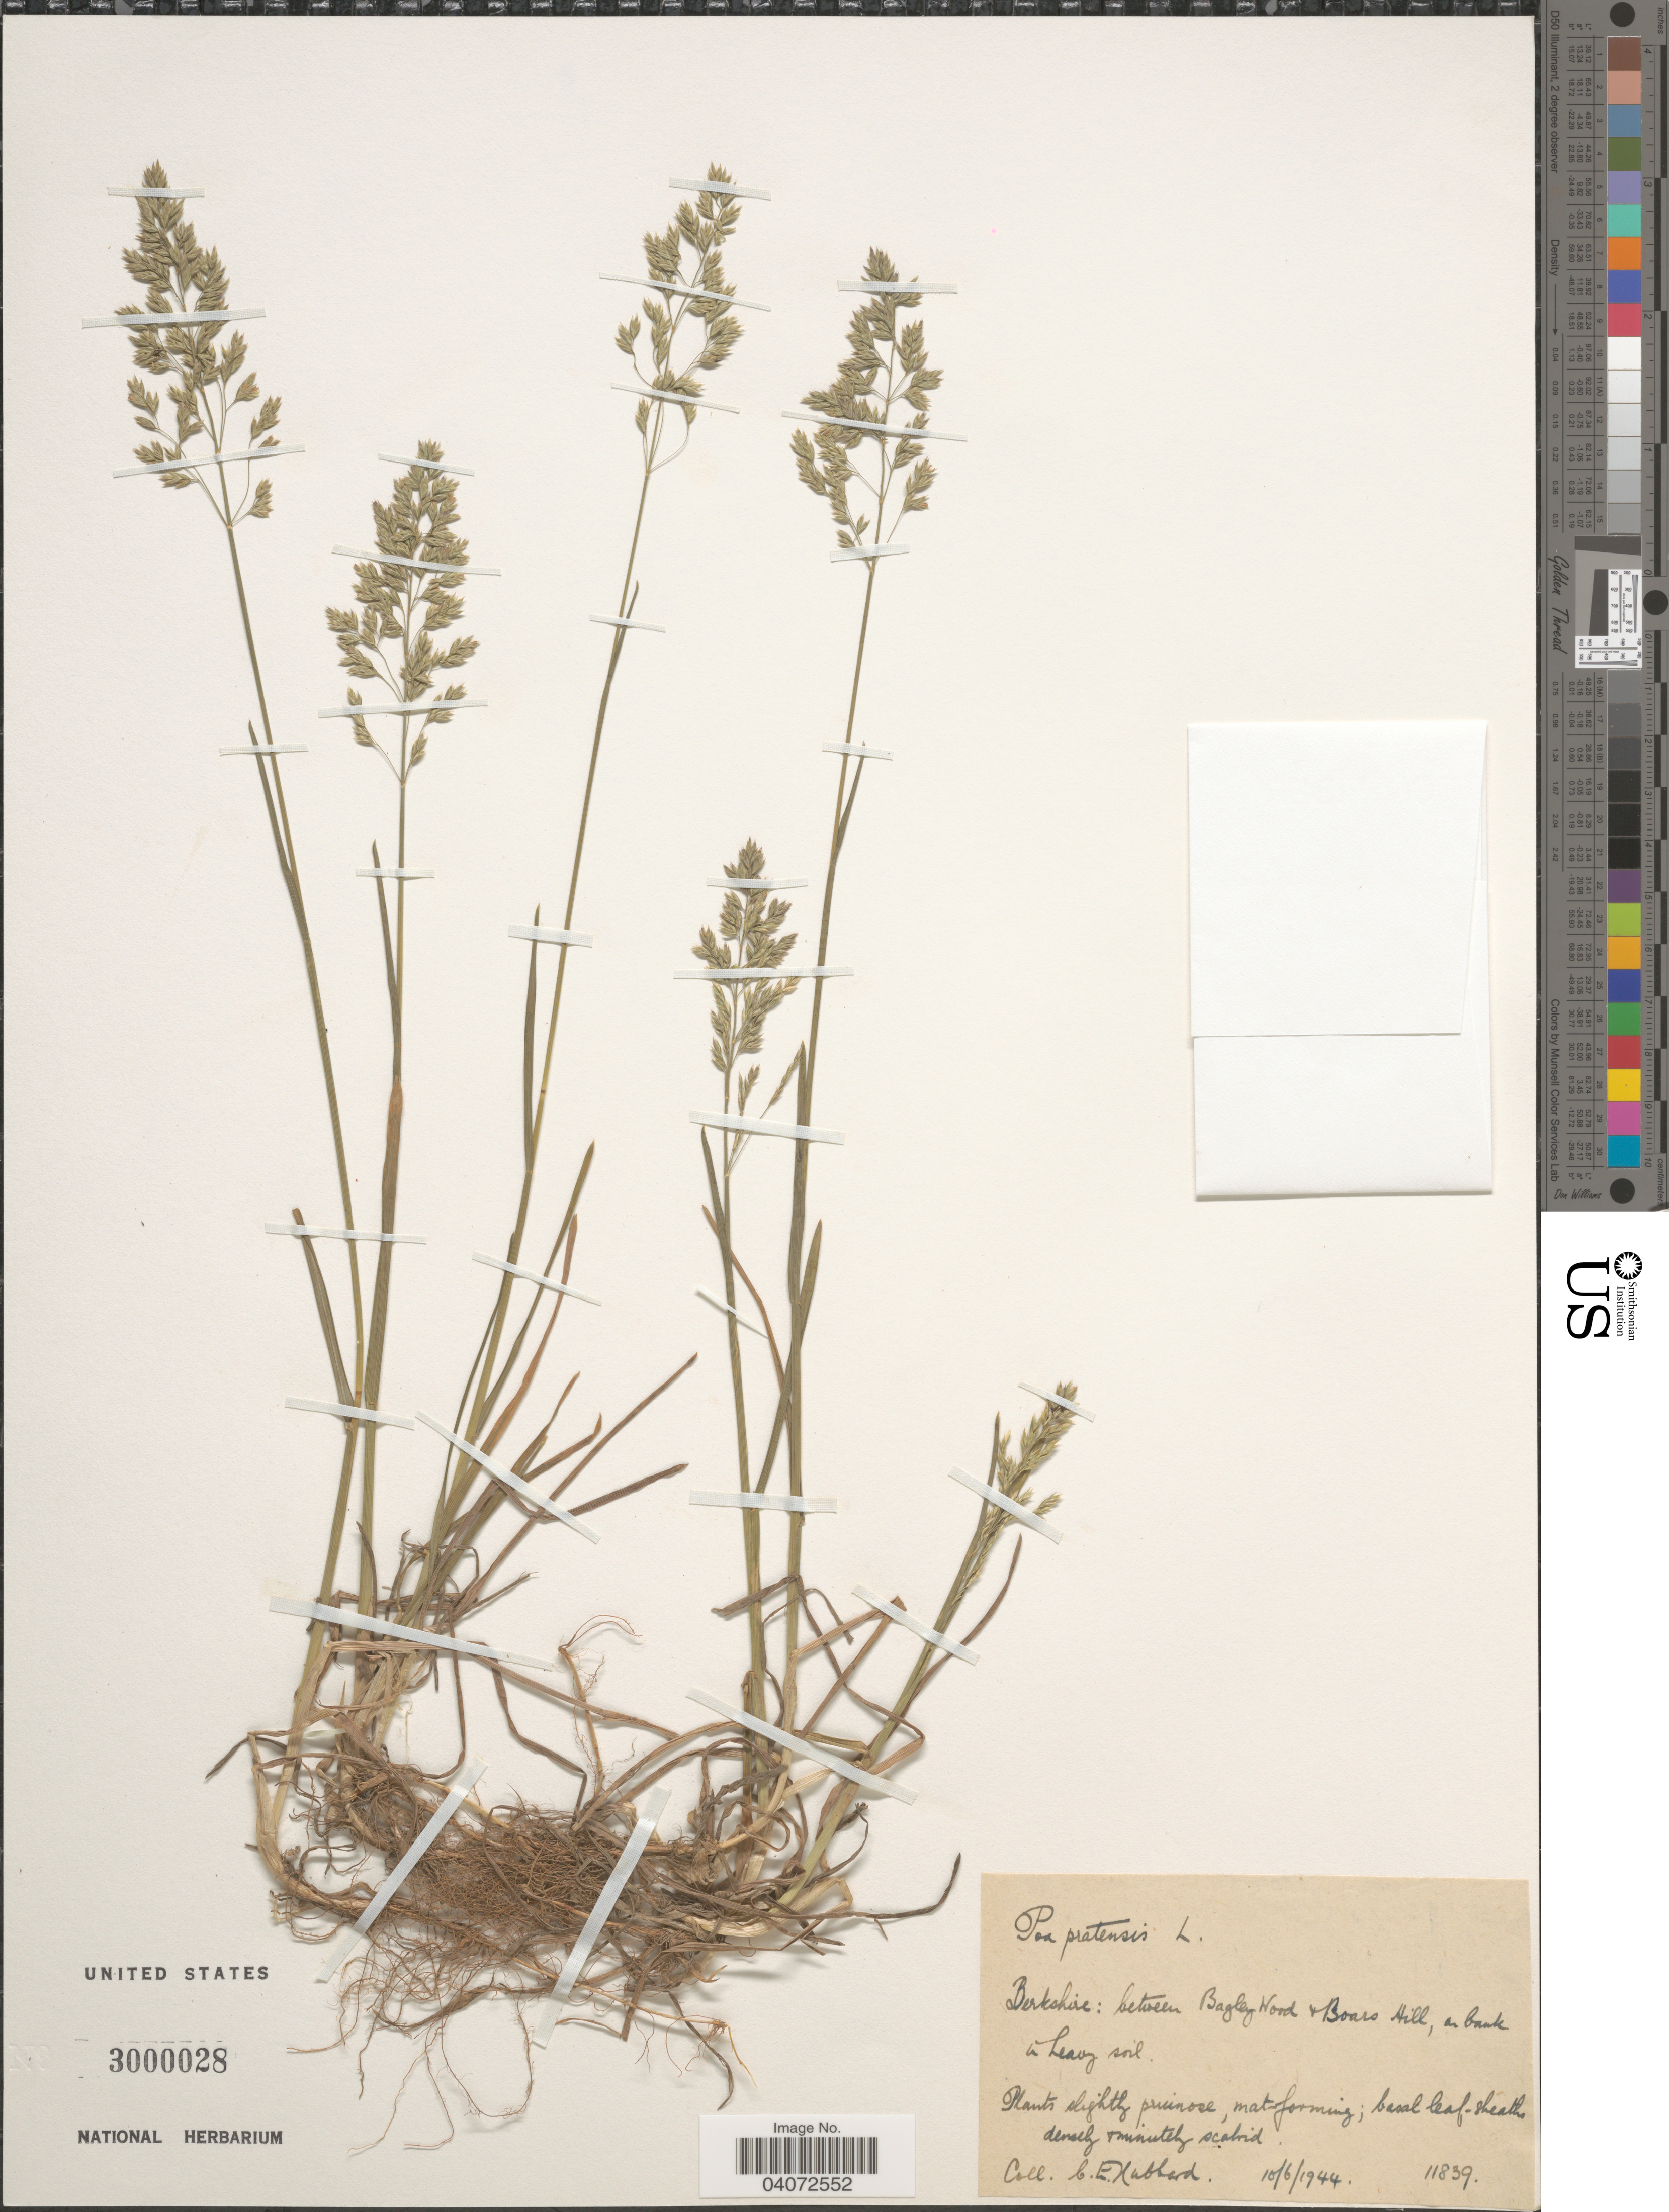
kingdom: Plantae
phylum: Tracheophyta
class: Liliopsida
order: Poales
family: Poaceae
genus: Poa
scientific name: Poa pratensis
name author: L.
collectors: C. E. Hubbard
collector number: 11839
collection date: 1944-06-10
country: United Kingdom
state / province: England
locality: Berkshire: between Bagley Wood + Boars Hill, on bank in heavy soil.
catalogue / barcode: US 3000028